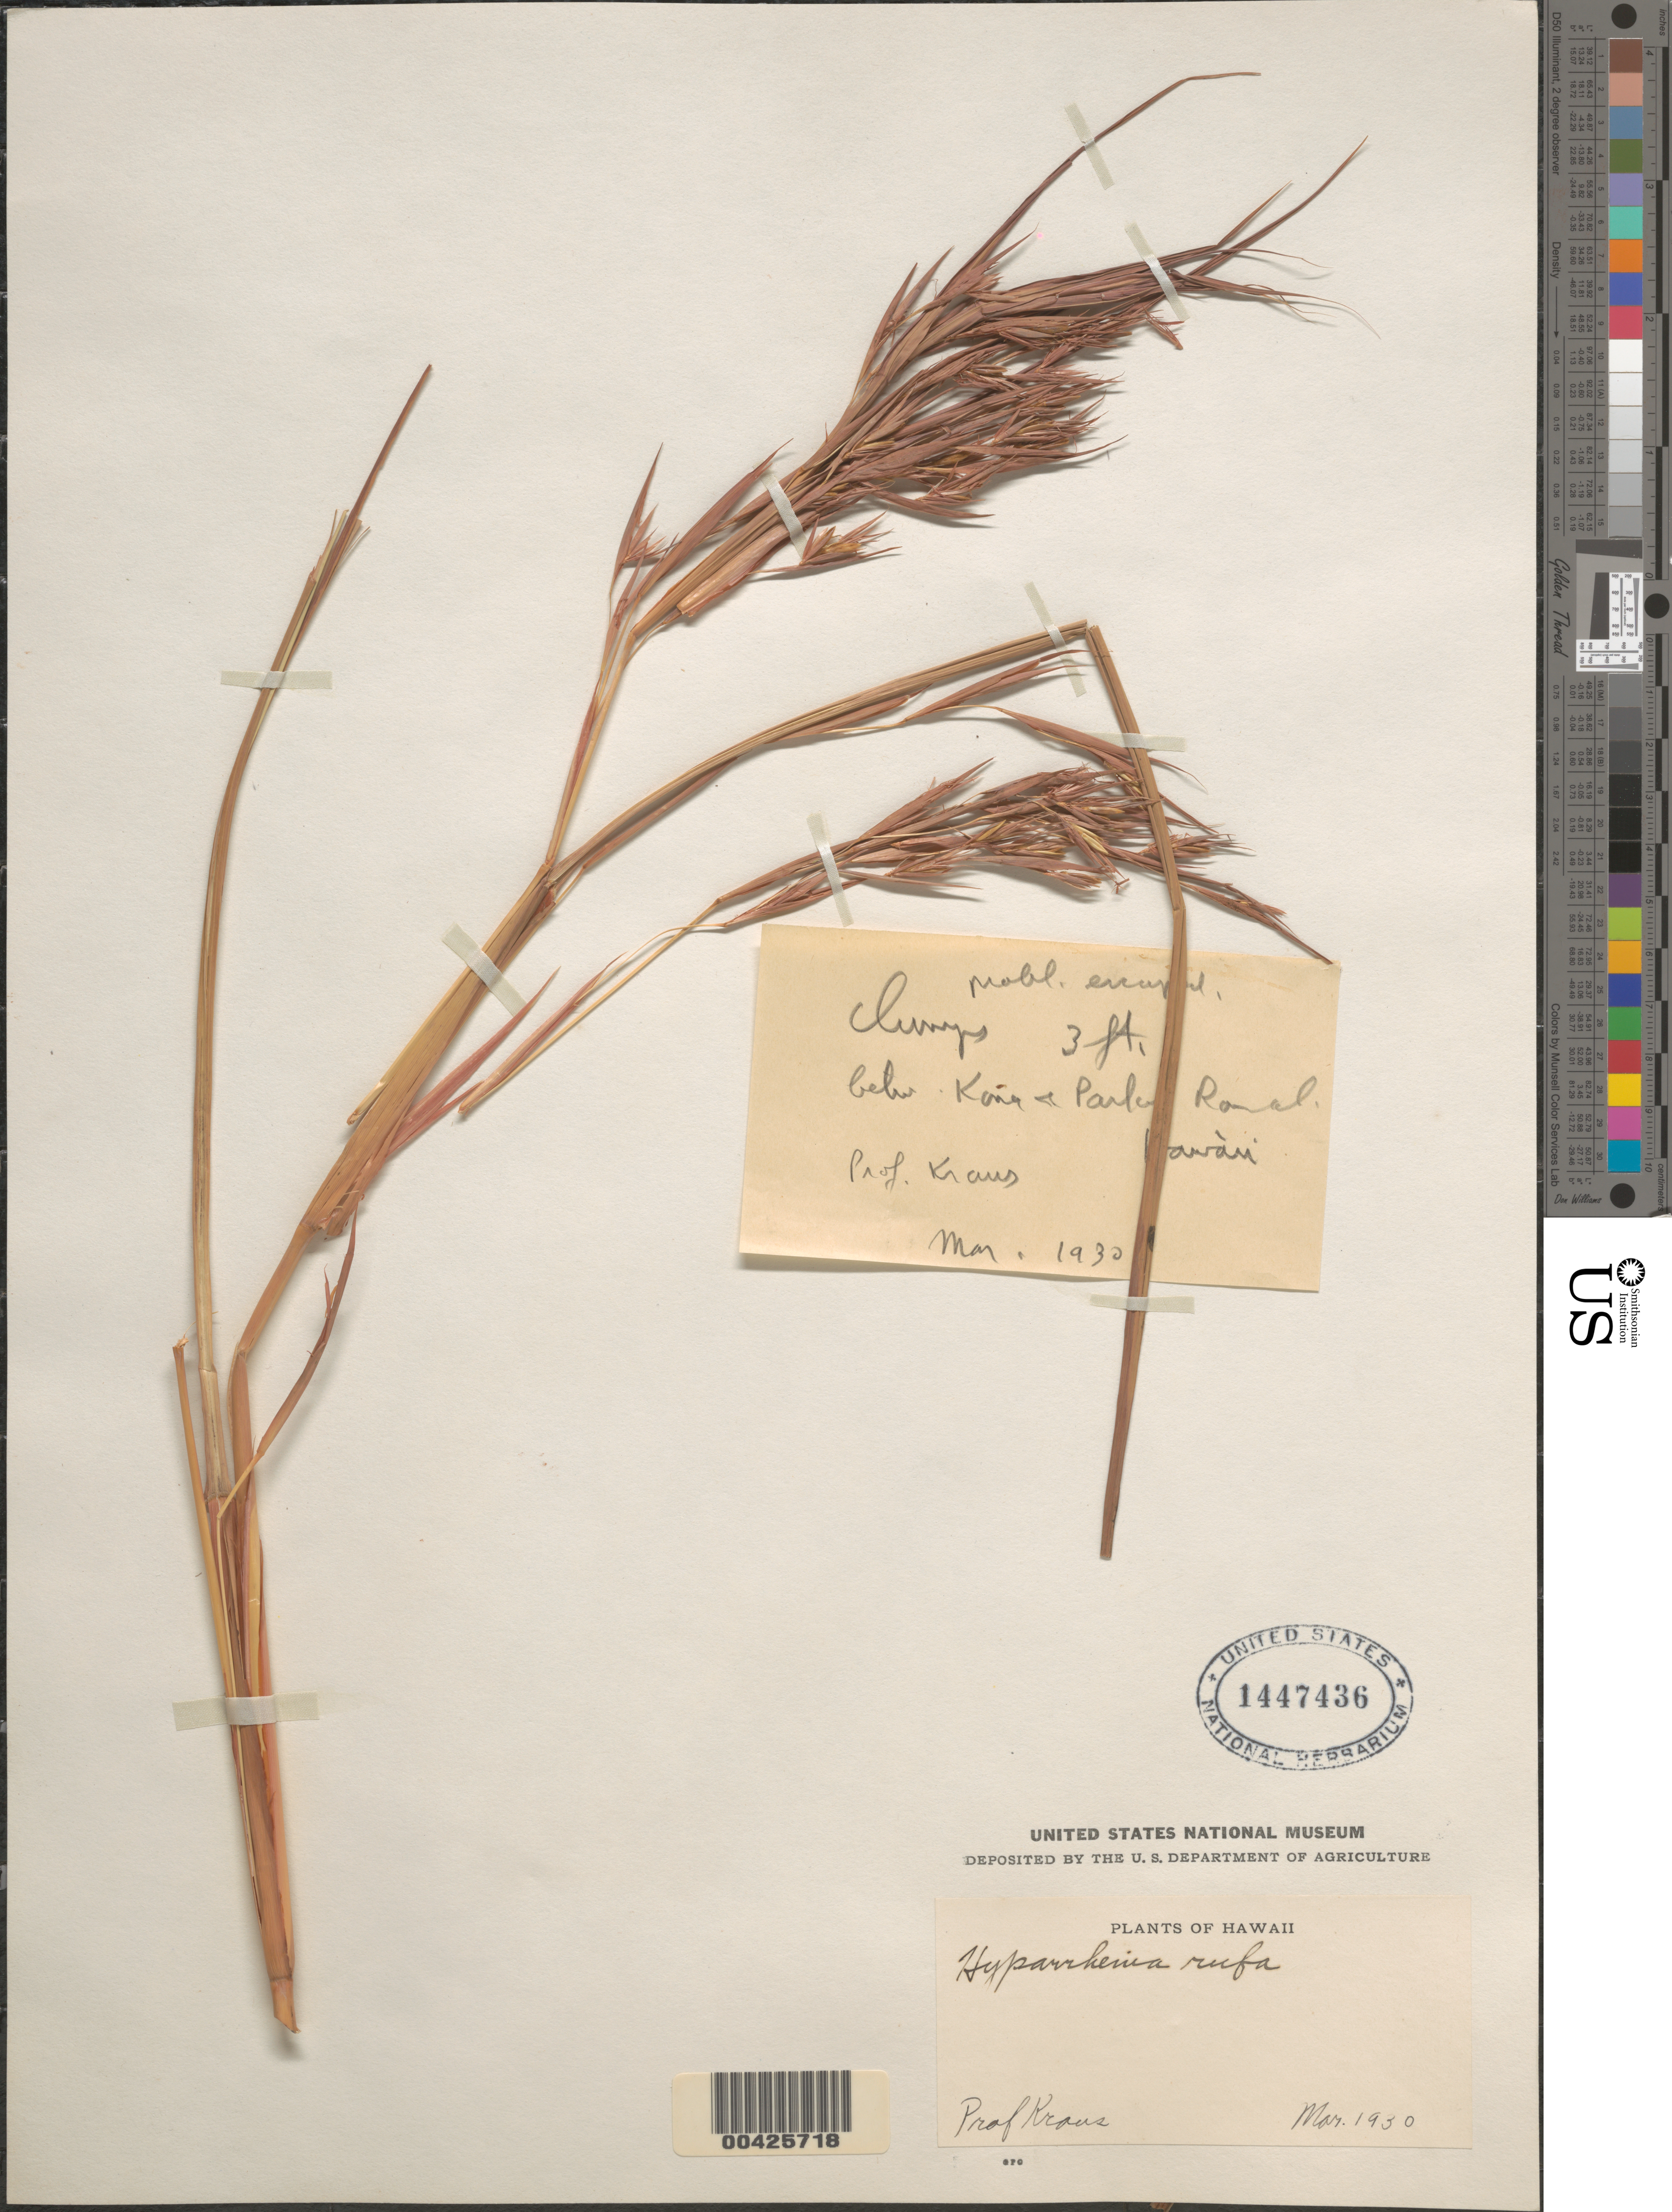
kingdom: Plantae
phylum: Tracheophyta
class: Liliopsida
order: Poales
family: Poaceae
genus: Hyparrhenia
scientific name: Hyparrhenia rufa var. rufa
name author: (Nees) Stapf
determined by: Faccenda, K.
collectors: P. Kraus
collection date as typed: Mar 1930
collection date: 1930-03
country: United States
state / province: Hawaii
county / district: Hawaii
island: Hawaii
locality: Below Kona and Parker Ranch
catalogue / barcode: US 1447436